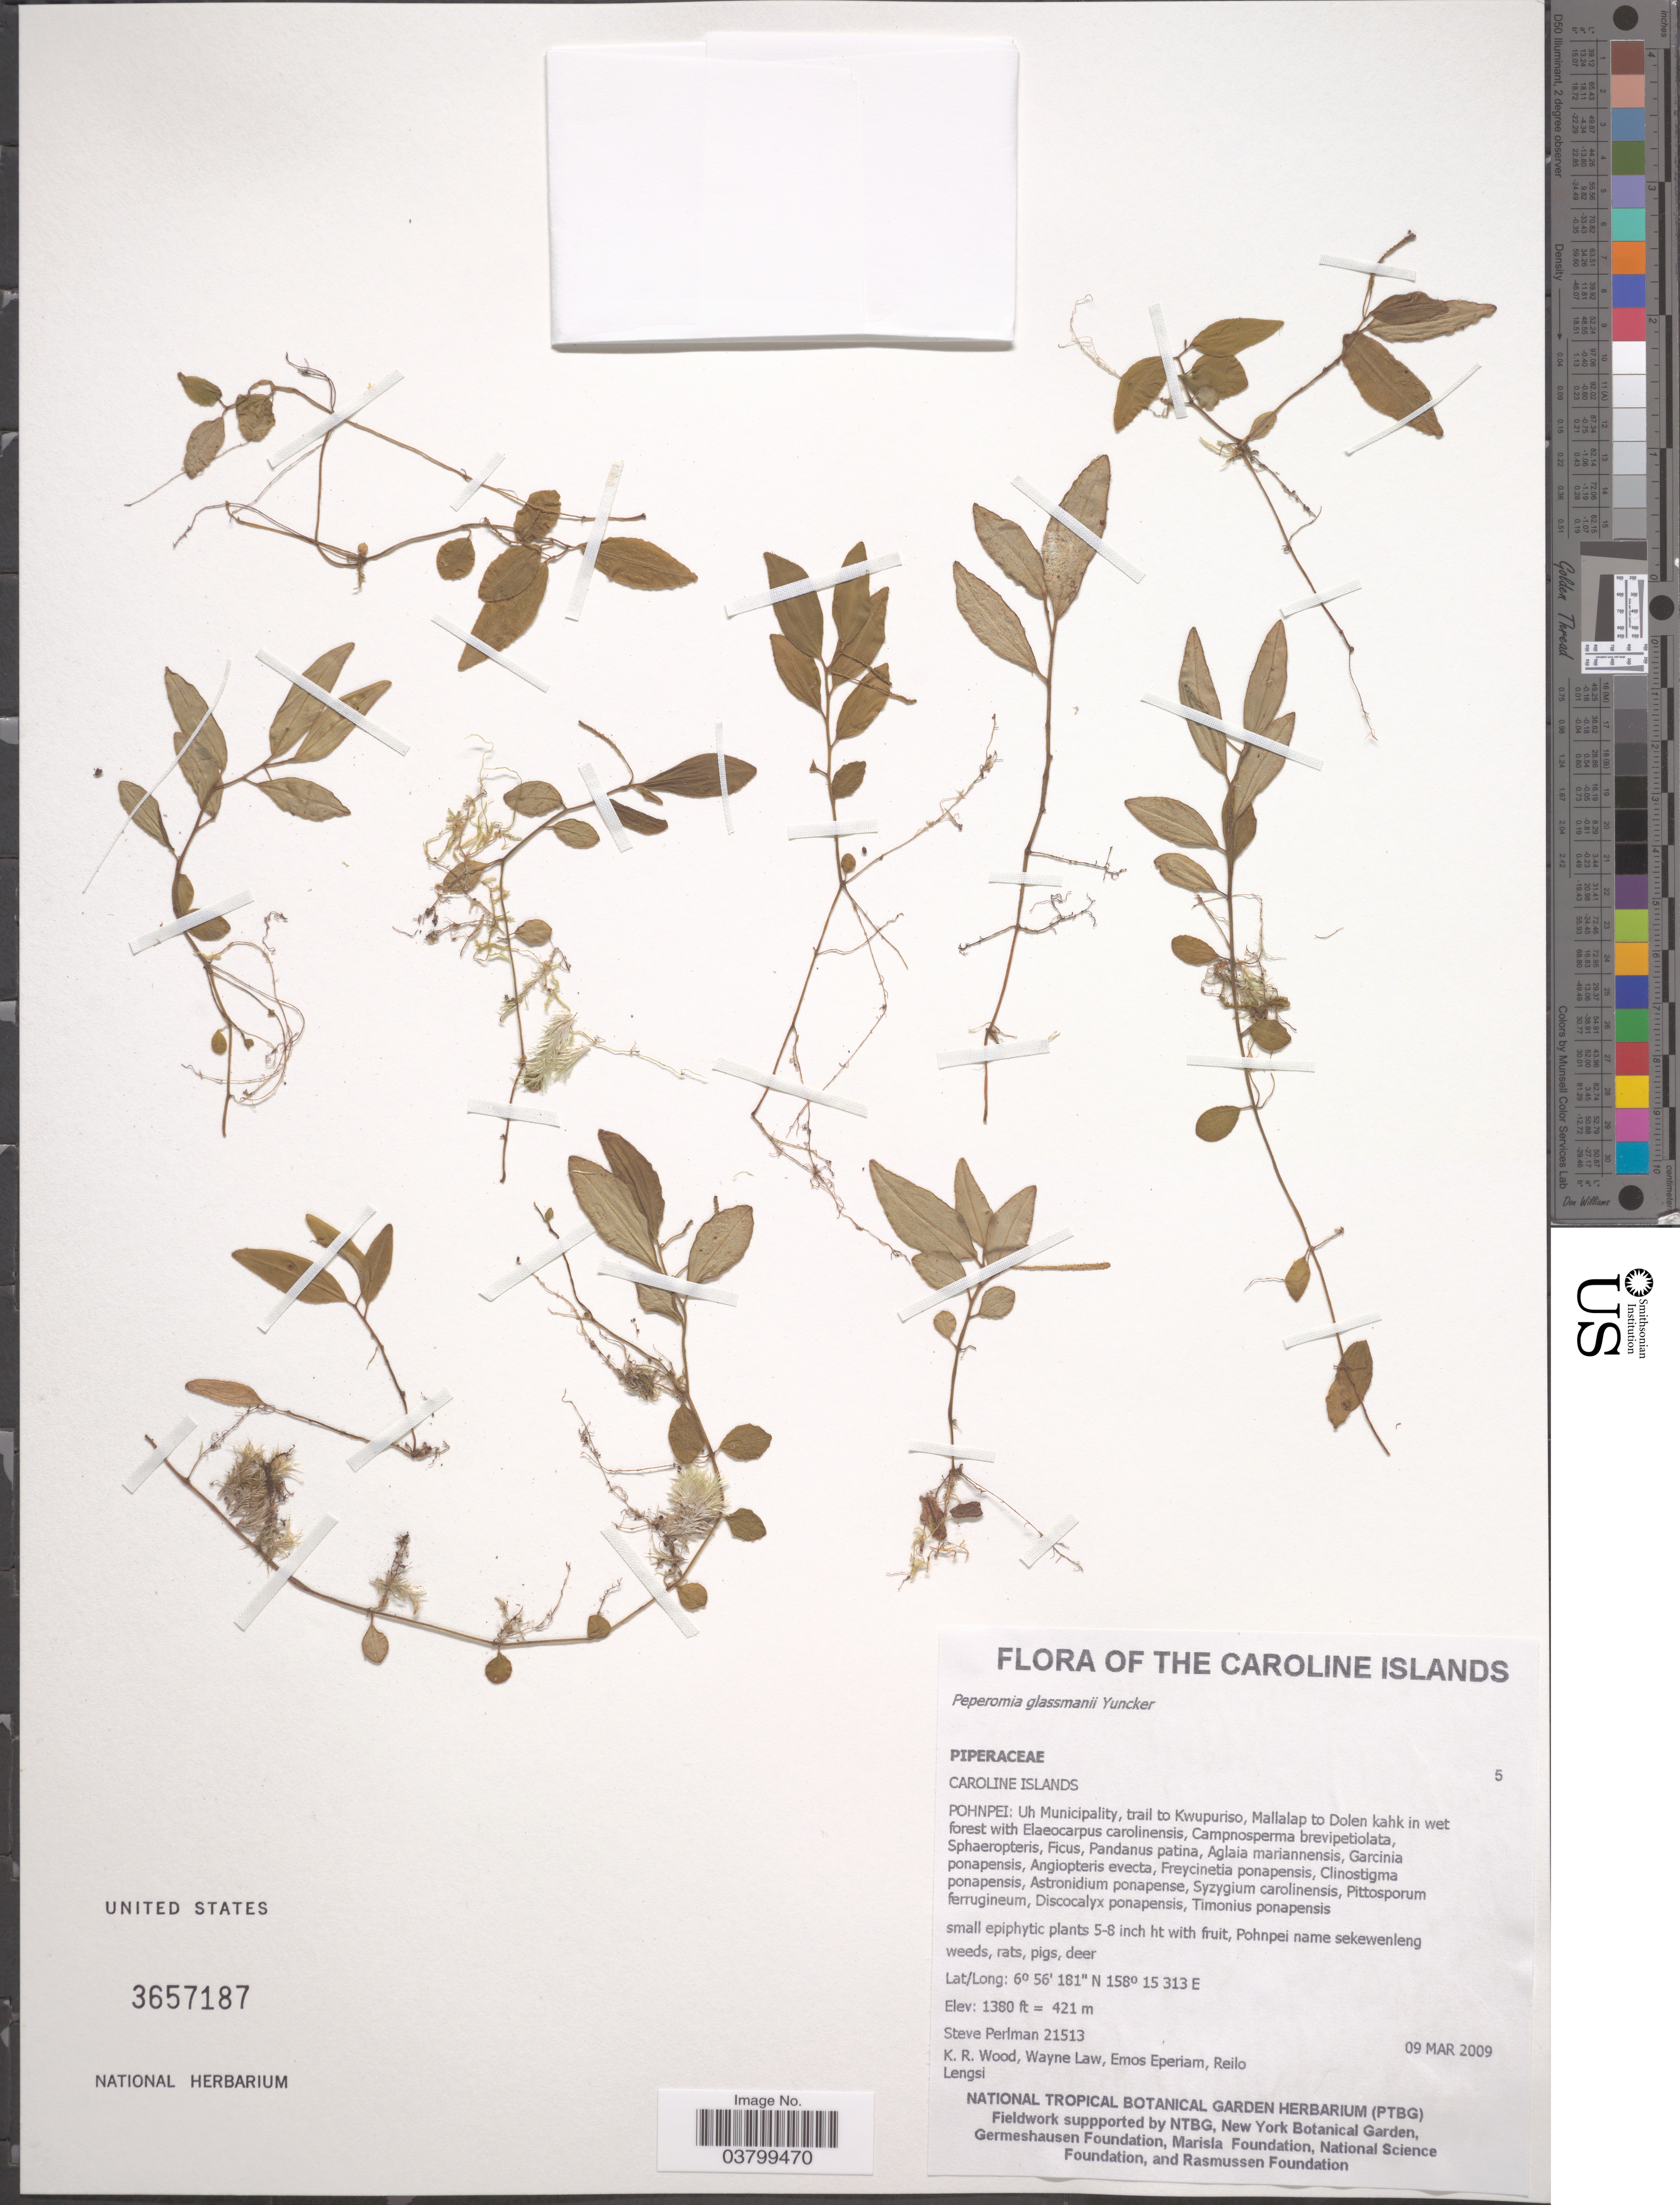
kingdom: Plantae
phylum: Tracheophyta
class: Magnoliopsida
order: Piperales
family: Piperaceae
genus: Peperomia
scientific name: Peperomia glassmanii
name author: Yunck.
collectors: S. Perlman, K. R. Wood, W. Law, E. Eperiam & R. Lengsi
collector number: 21513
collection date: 2009-03-09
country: Micronesia, Federated States of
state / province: Pohnpei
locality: The Caroline Islands. Pohnpei: Uh Municipality, trail to Kwupuriso, Mallalap to Dolen kahk.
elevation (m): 421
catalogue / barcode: US 3657187